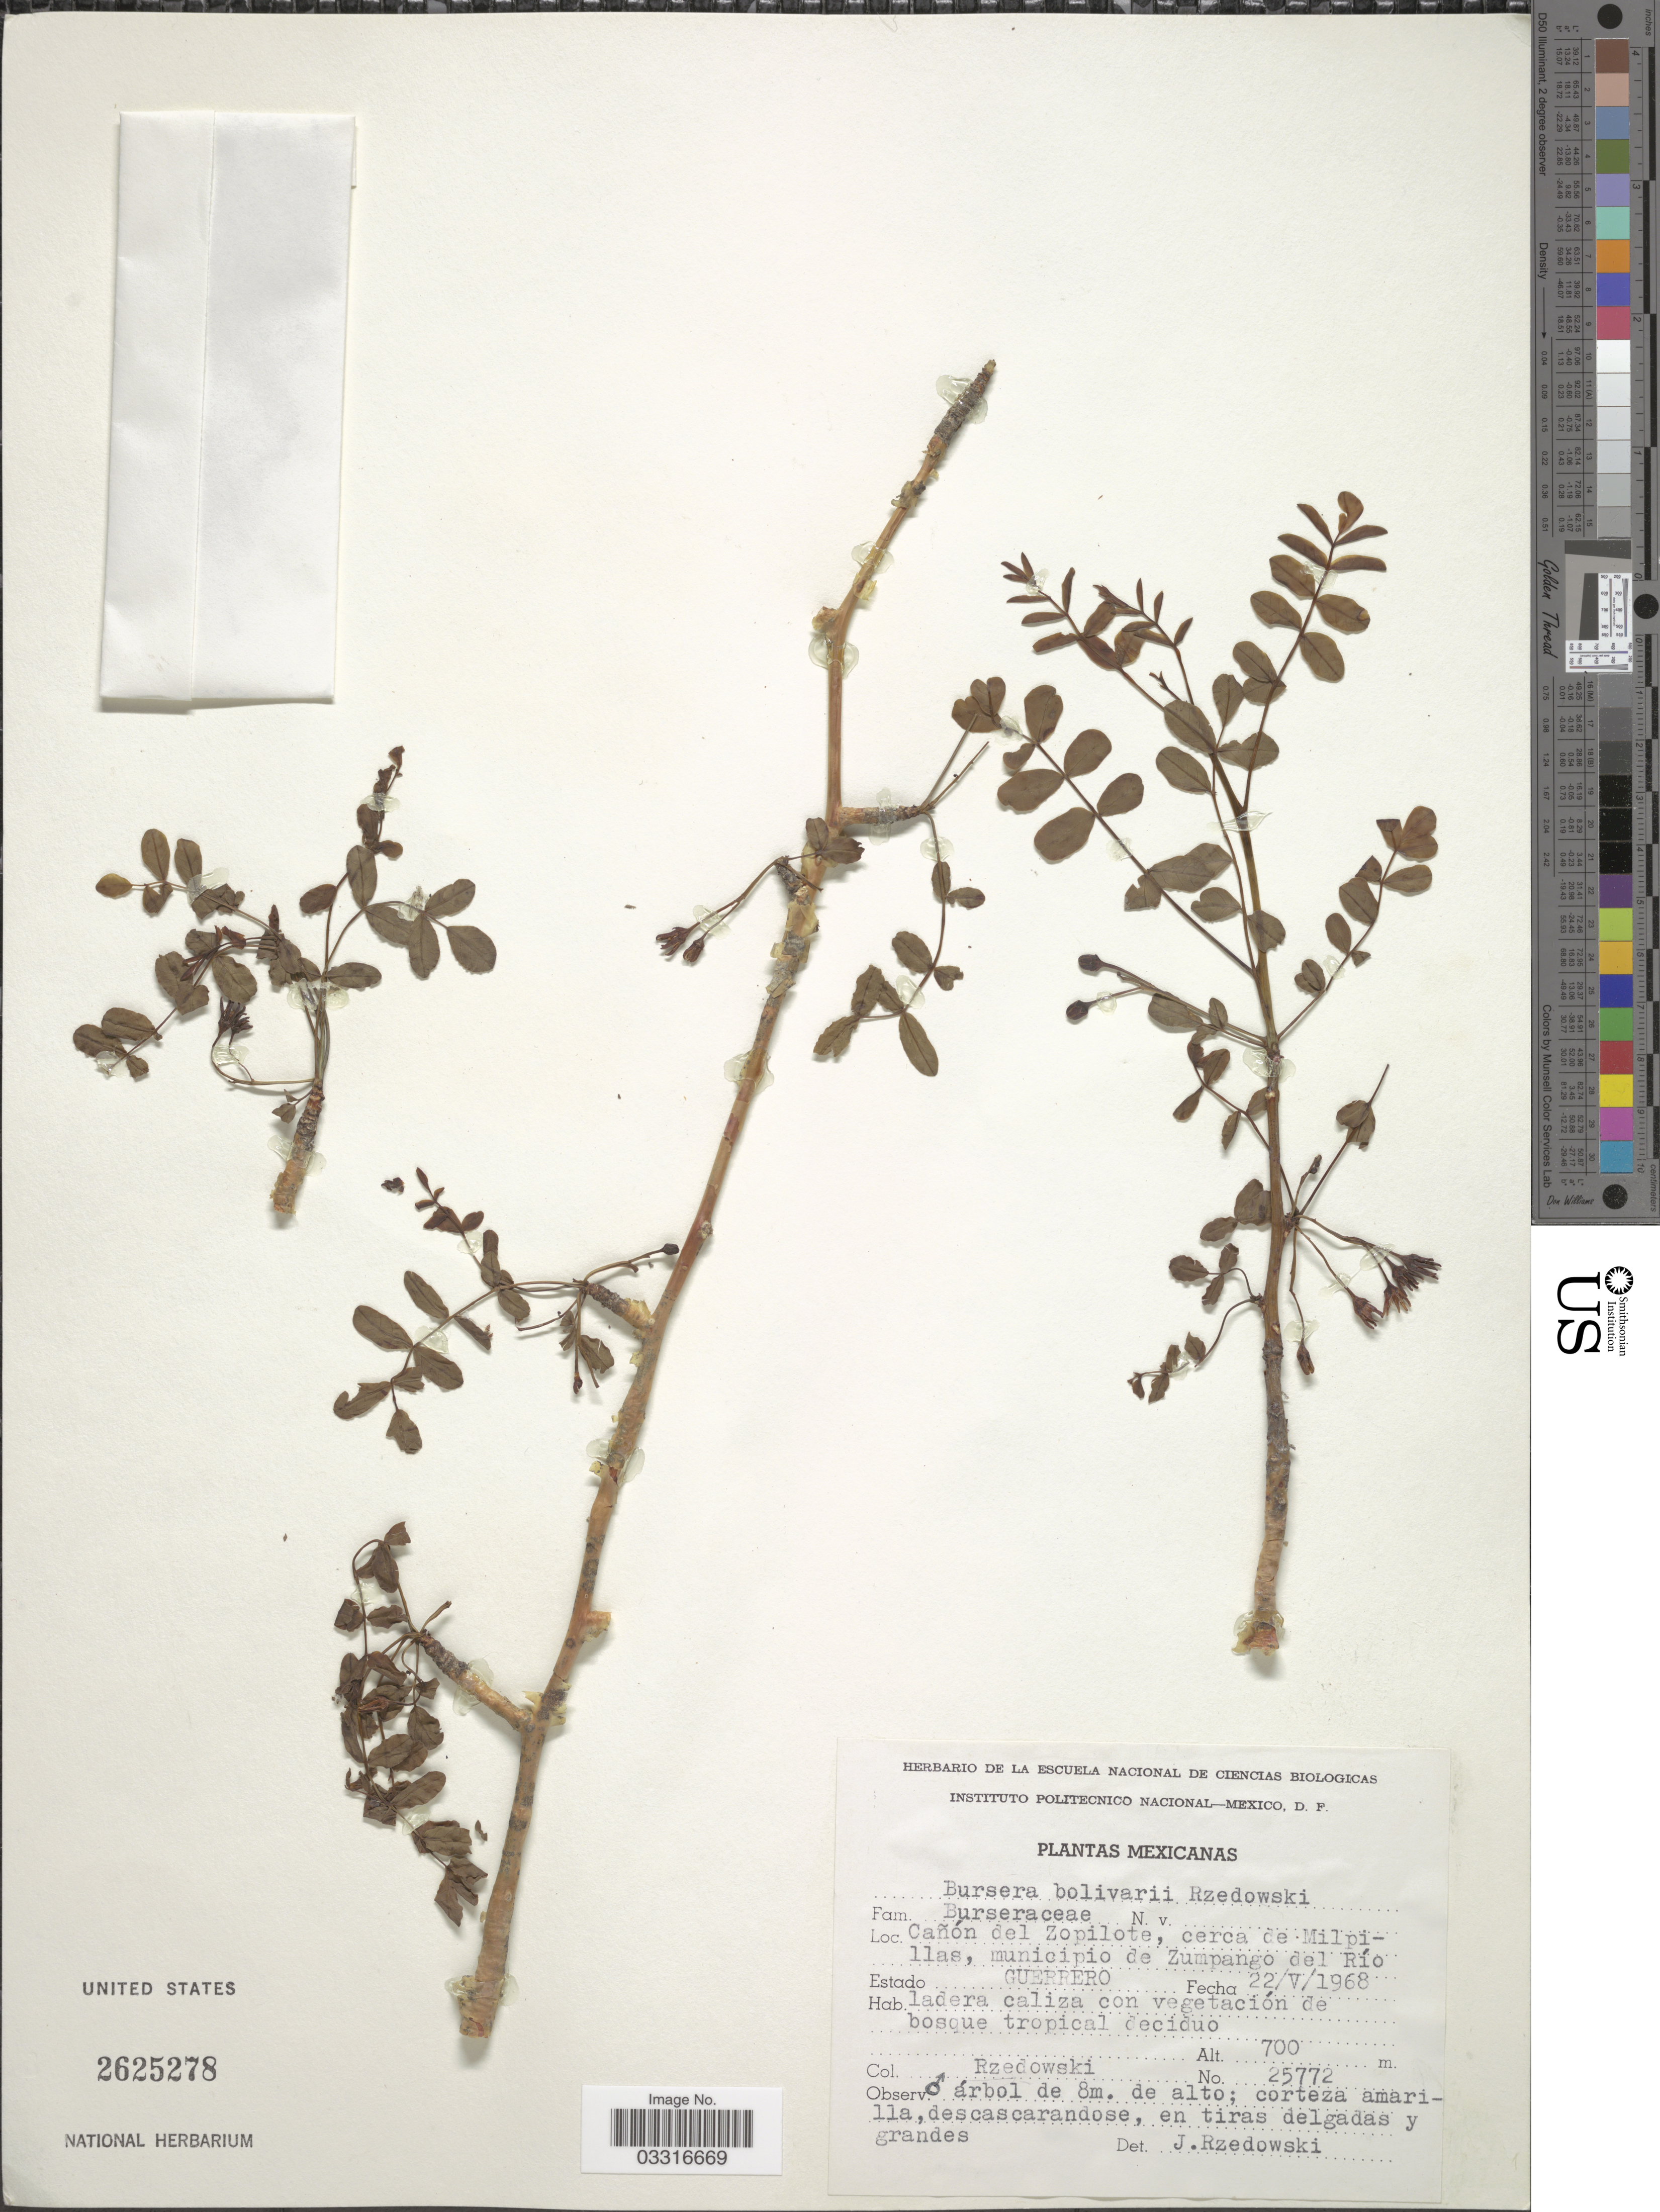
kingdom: Plantae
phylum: Tracheophyta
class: Magnoliopsida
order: Sapindales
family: Burseraceae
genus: Bursera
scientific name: Bursera bolivarii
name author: Rzed.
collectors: Rzedowski, --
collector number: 25772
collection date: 1968-05-22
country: Mexico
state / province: Guerrero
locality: Cañon del Zopilote, cerca de Milpillas, municipio de Zumpango del Río.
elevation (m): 700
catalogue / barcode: US 2625278